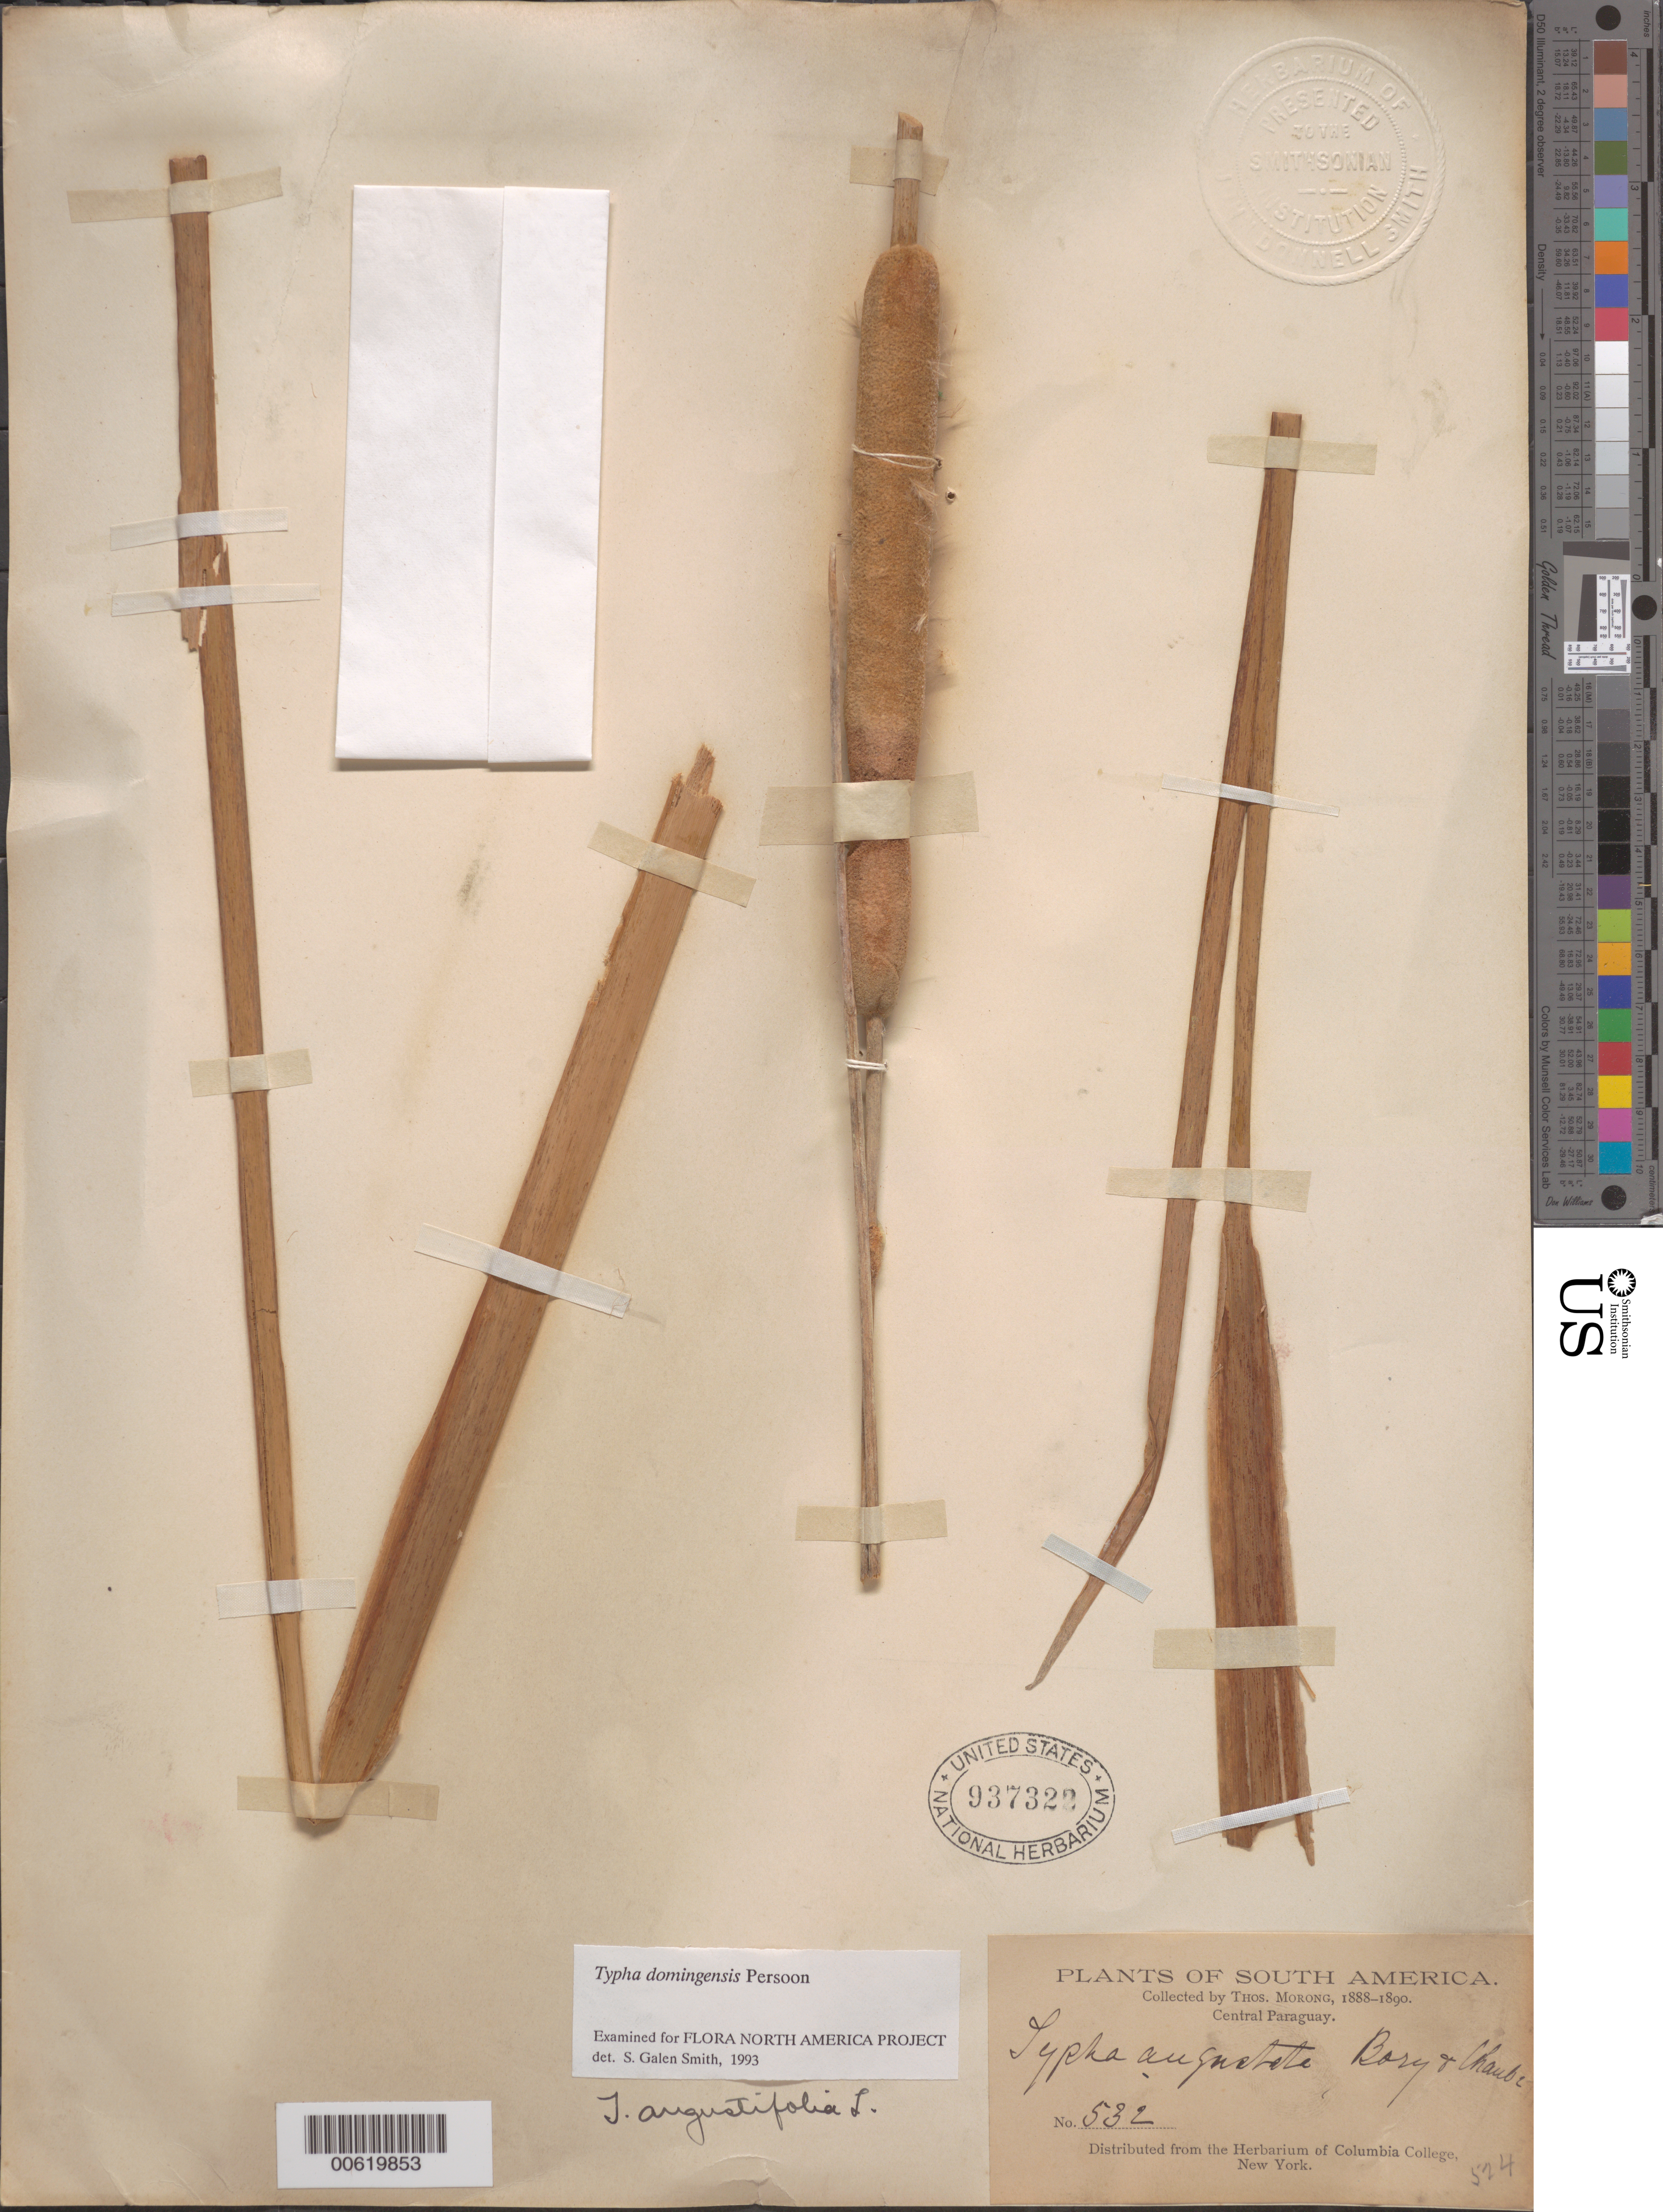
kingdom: Plantae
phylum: Tracheophyta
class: Liliopsida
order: Poales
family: Typhaceae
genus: Typha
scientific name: Typha domingensis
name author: Pers.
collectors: T. Morong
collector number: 532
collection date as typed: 1888 to -- --- 1890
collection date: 1888/1890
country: Paraguay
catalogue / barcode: US 937322